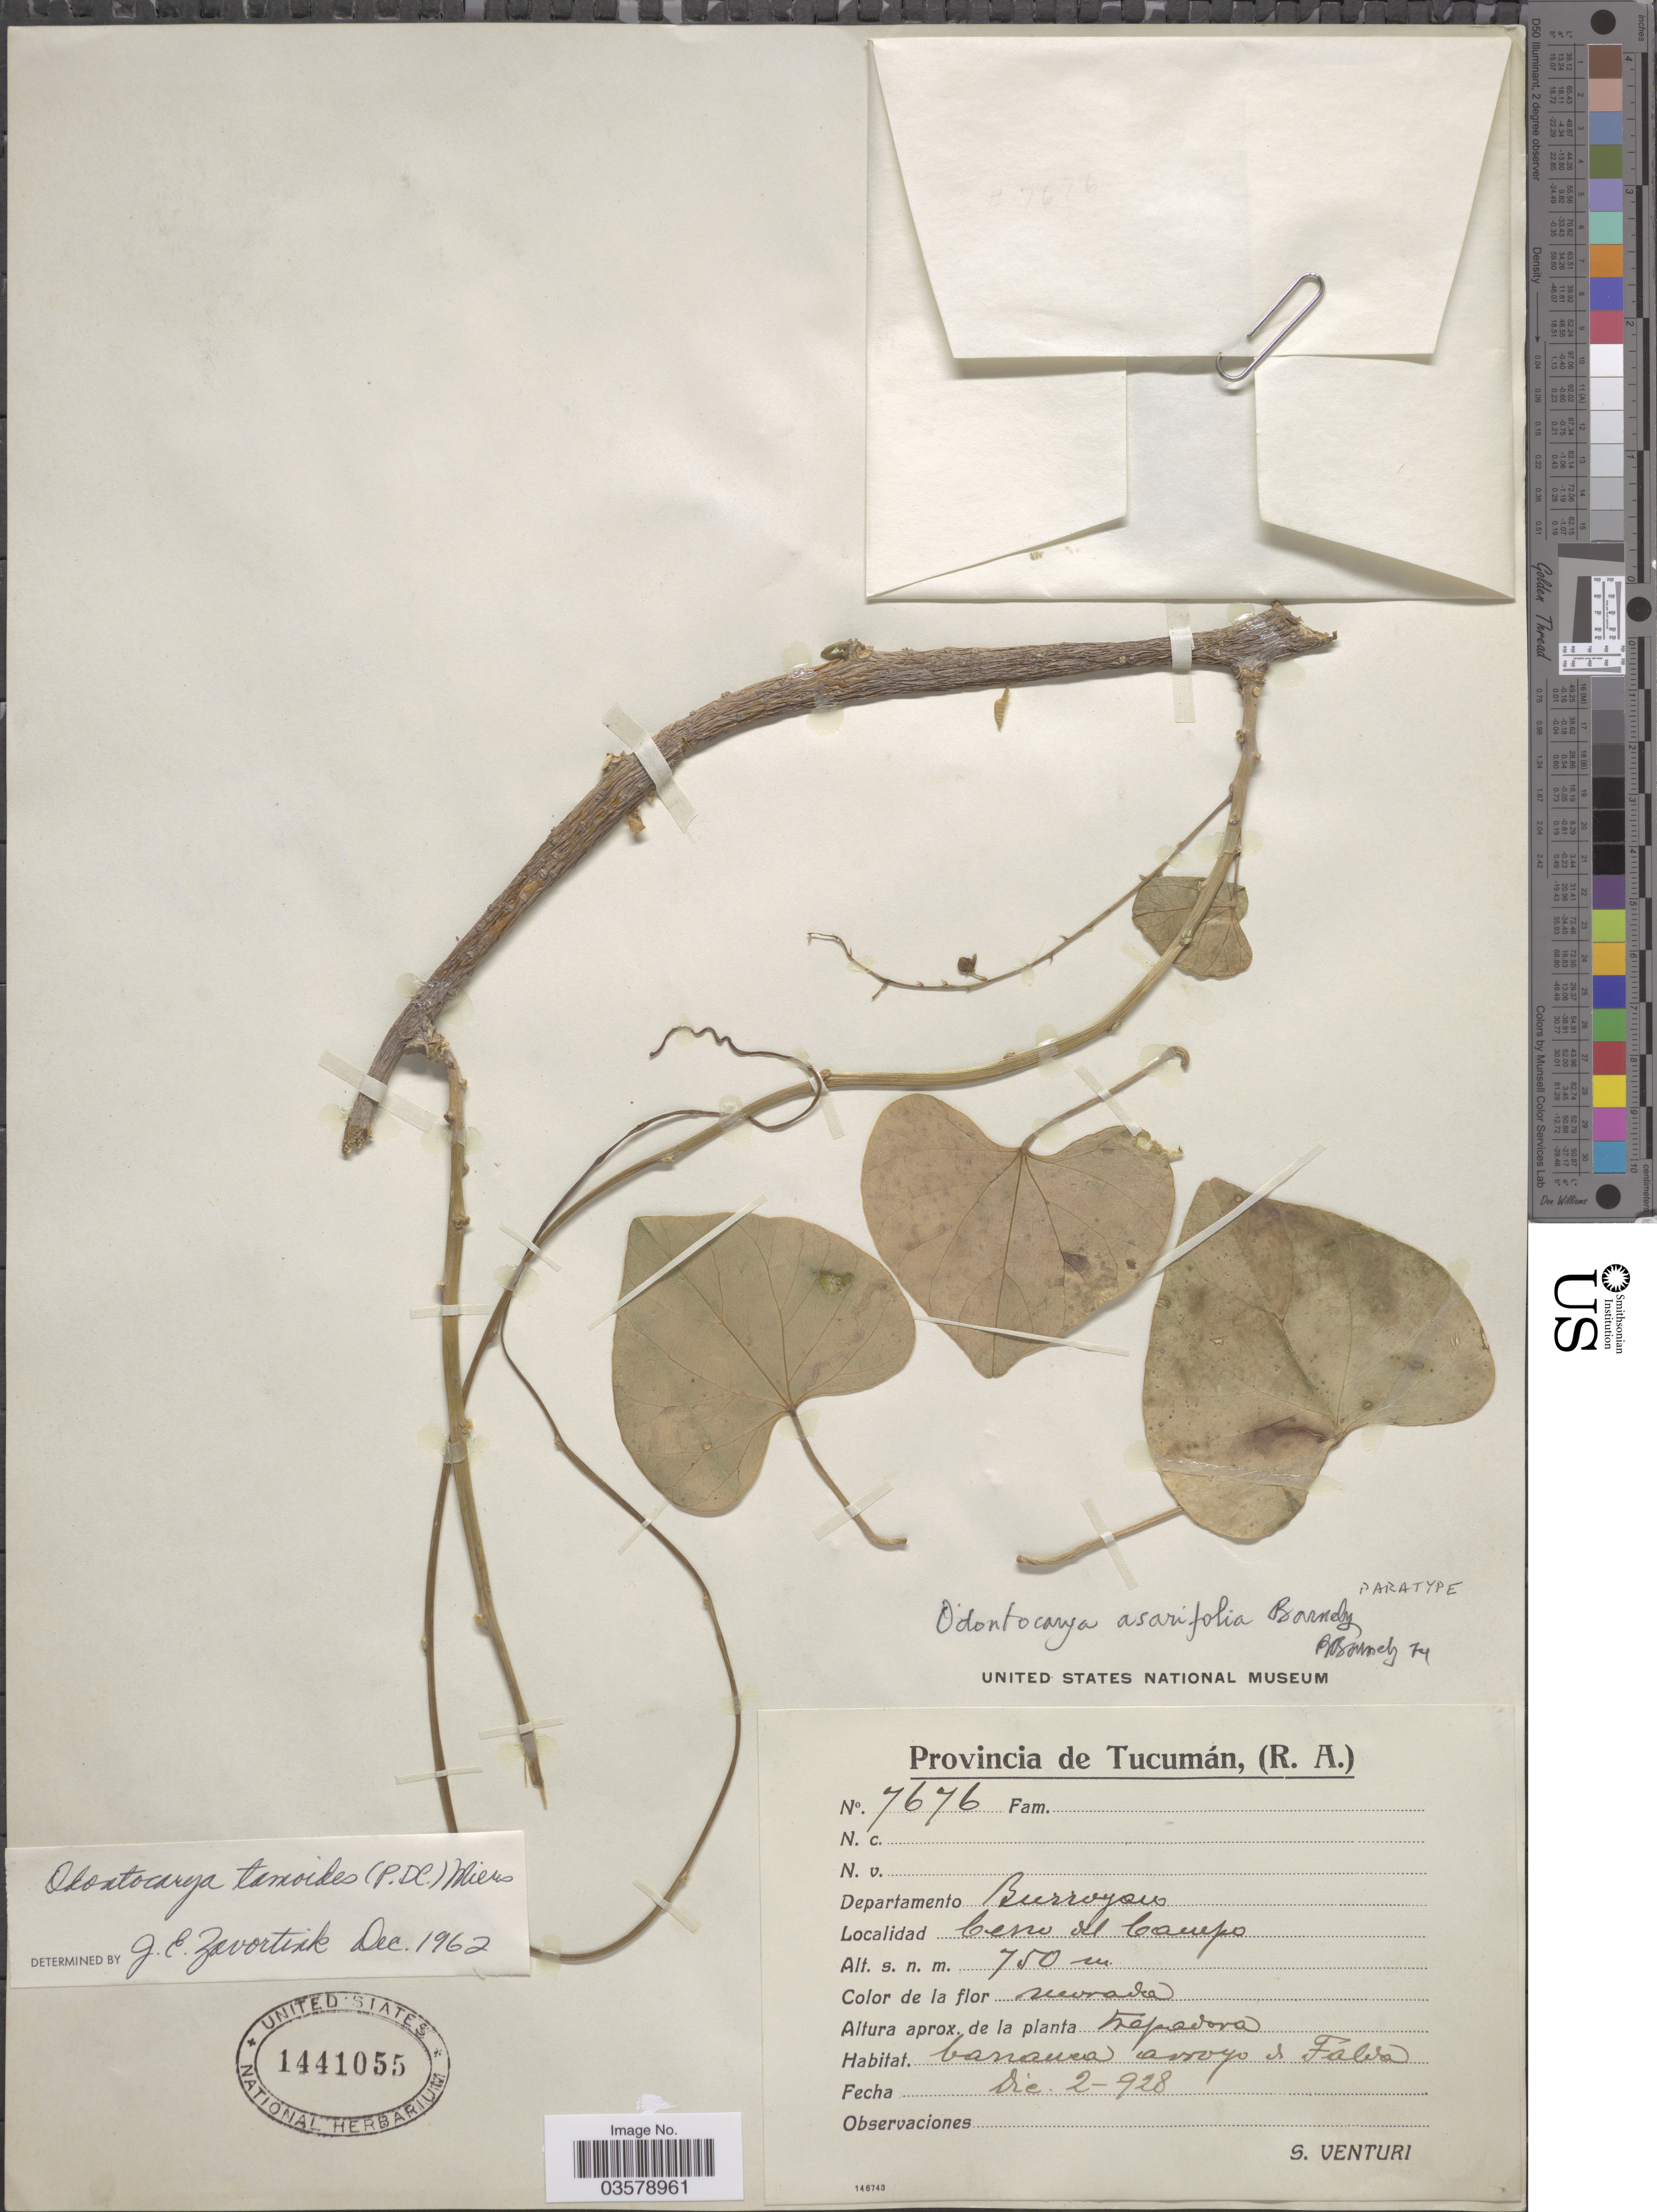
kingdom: Plantae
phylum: Tracheophyta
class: Magnoliopsida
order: Ranunculales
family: Menispermaceae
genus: Odontocarya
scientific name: Odontocarya asarifolia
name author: Barneby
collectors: S. Venturi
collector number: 7676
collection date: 1928-12-02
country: Argentina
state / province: Tucuman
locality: Departamento Burroyaco. Cerro del Campo. Banana arroyo de Falda.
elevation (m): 750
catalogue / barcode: US 1441055